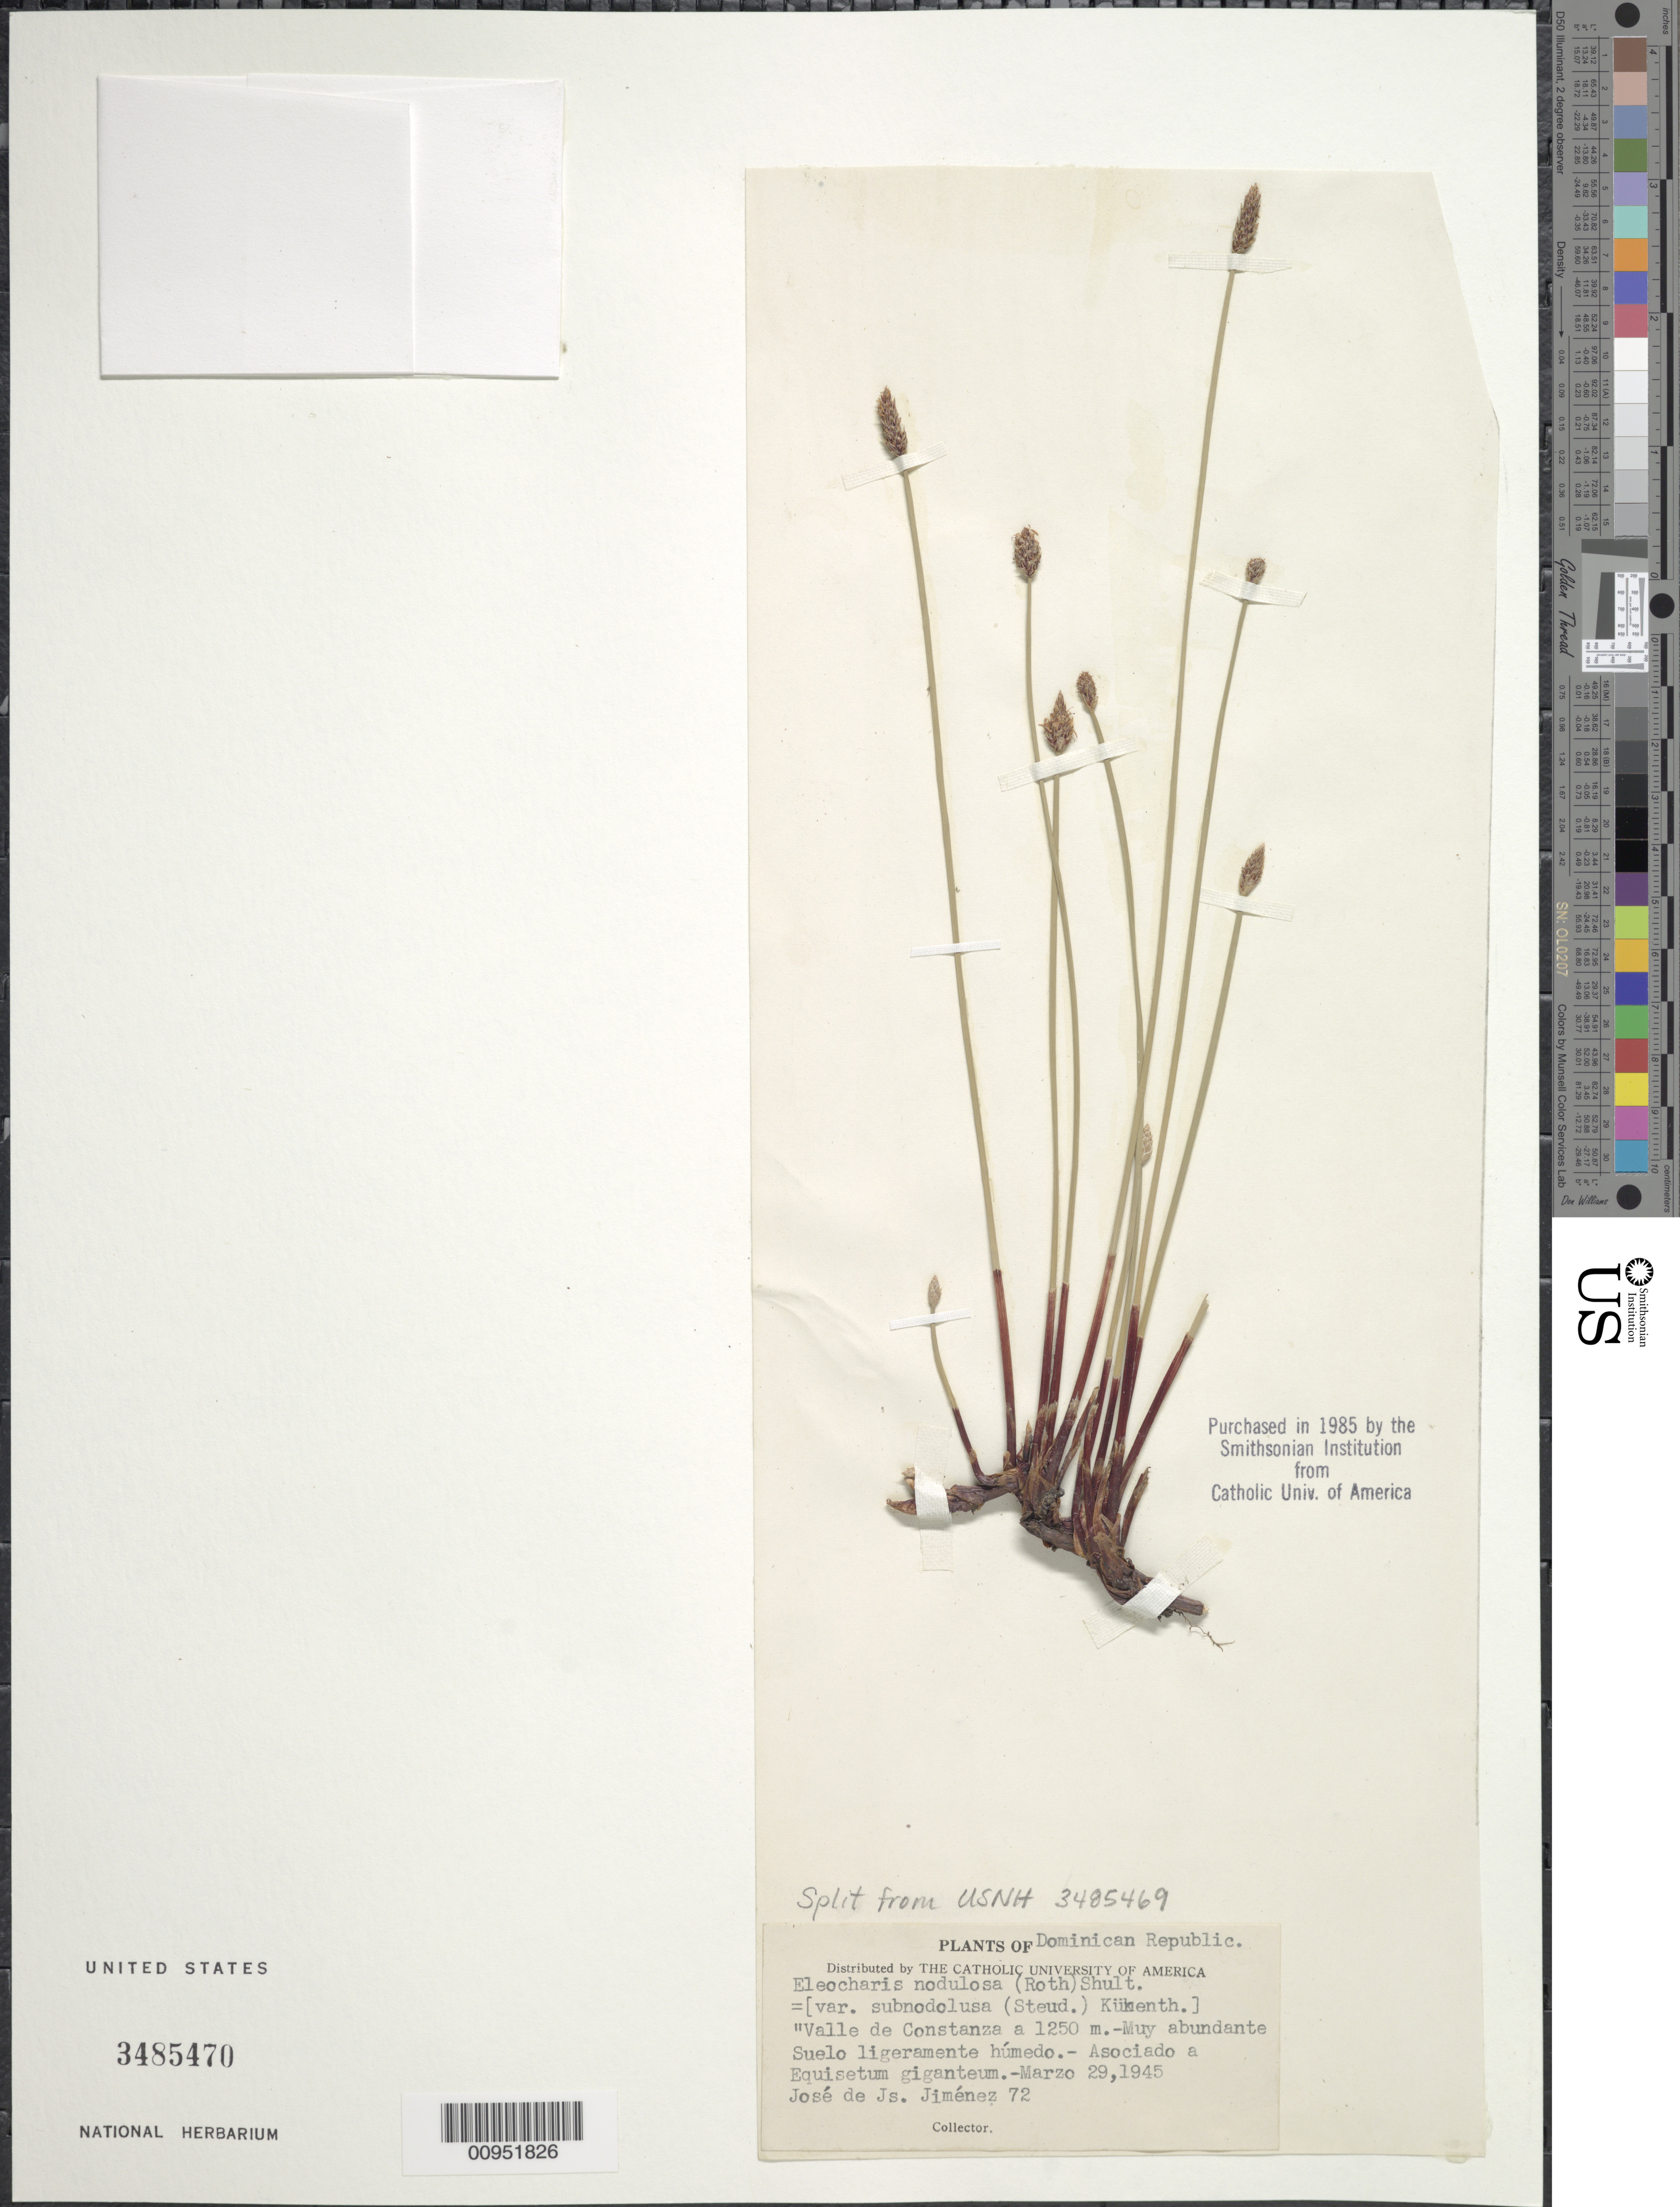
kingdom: Plantae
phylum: Tracheophyta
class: Liliopsida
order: Poales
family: Cyperaceae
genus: Eleocharis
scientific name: Eleocharis montana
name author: (Kunth) Roem. & Schult.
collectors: J. J. Jiménez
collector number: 72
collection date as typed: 29 Mar 1945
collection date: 1945-03-29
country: Dominican Republic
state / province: La Vega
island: Hispaniola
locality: Valle de Constanza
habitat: Suelo ligeramente húmedo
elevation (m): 1250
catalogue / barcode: US 3485470